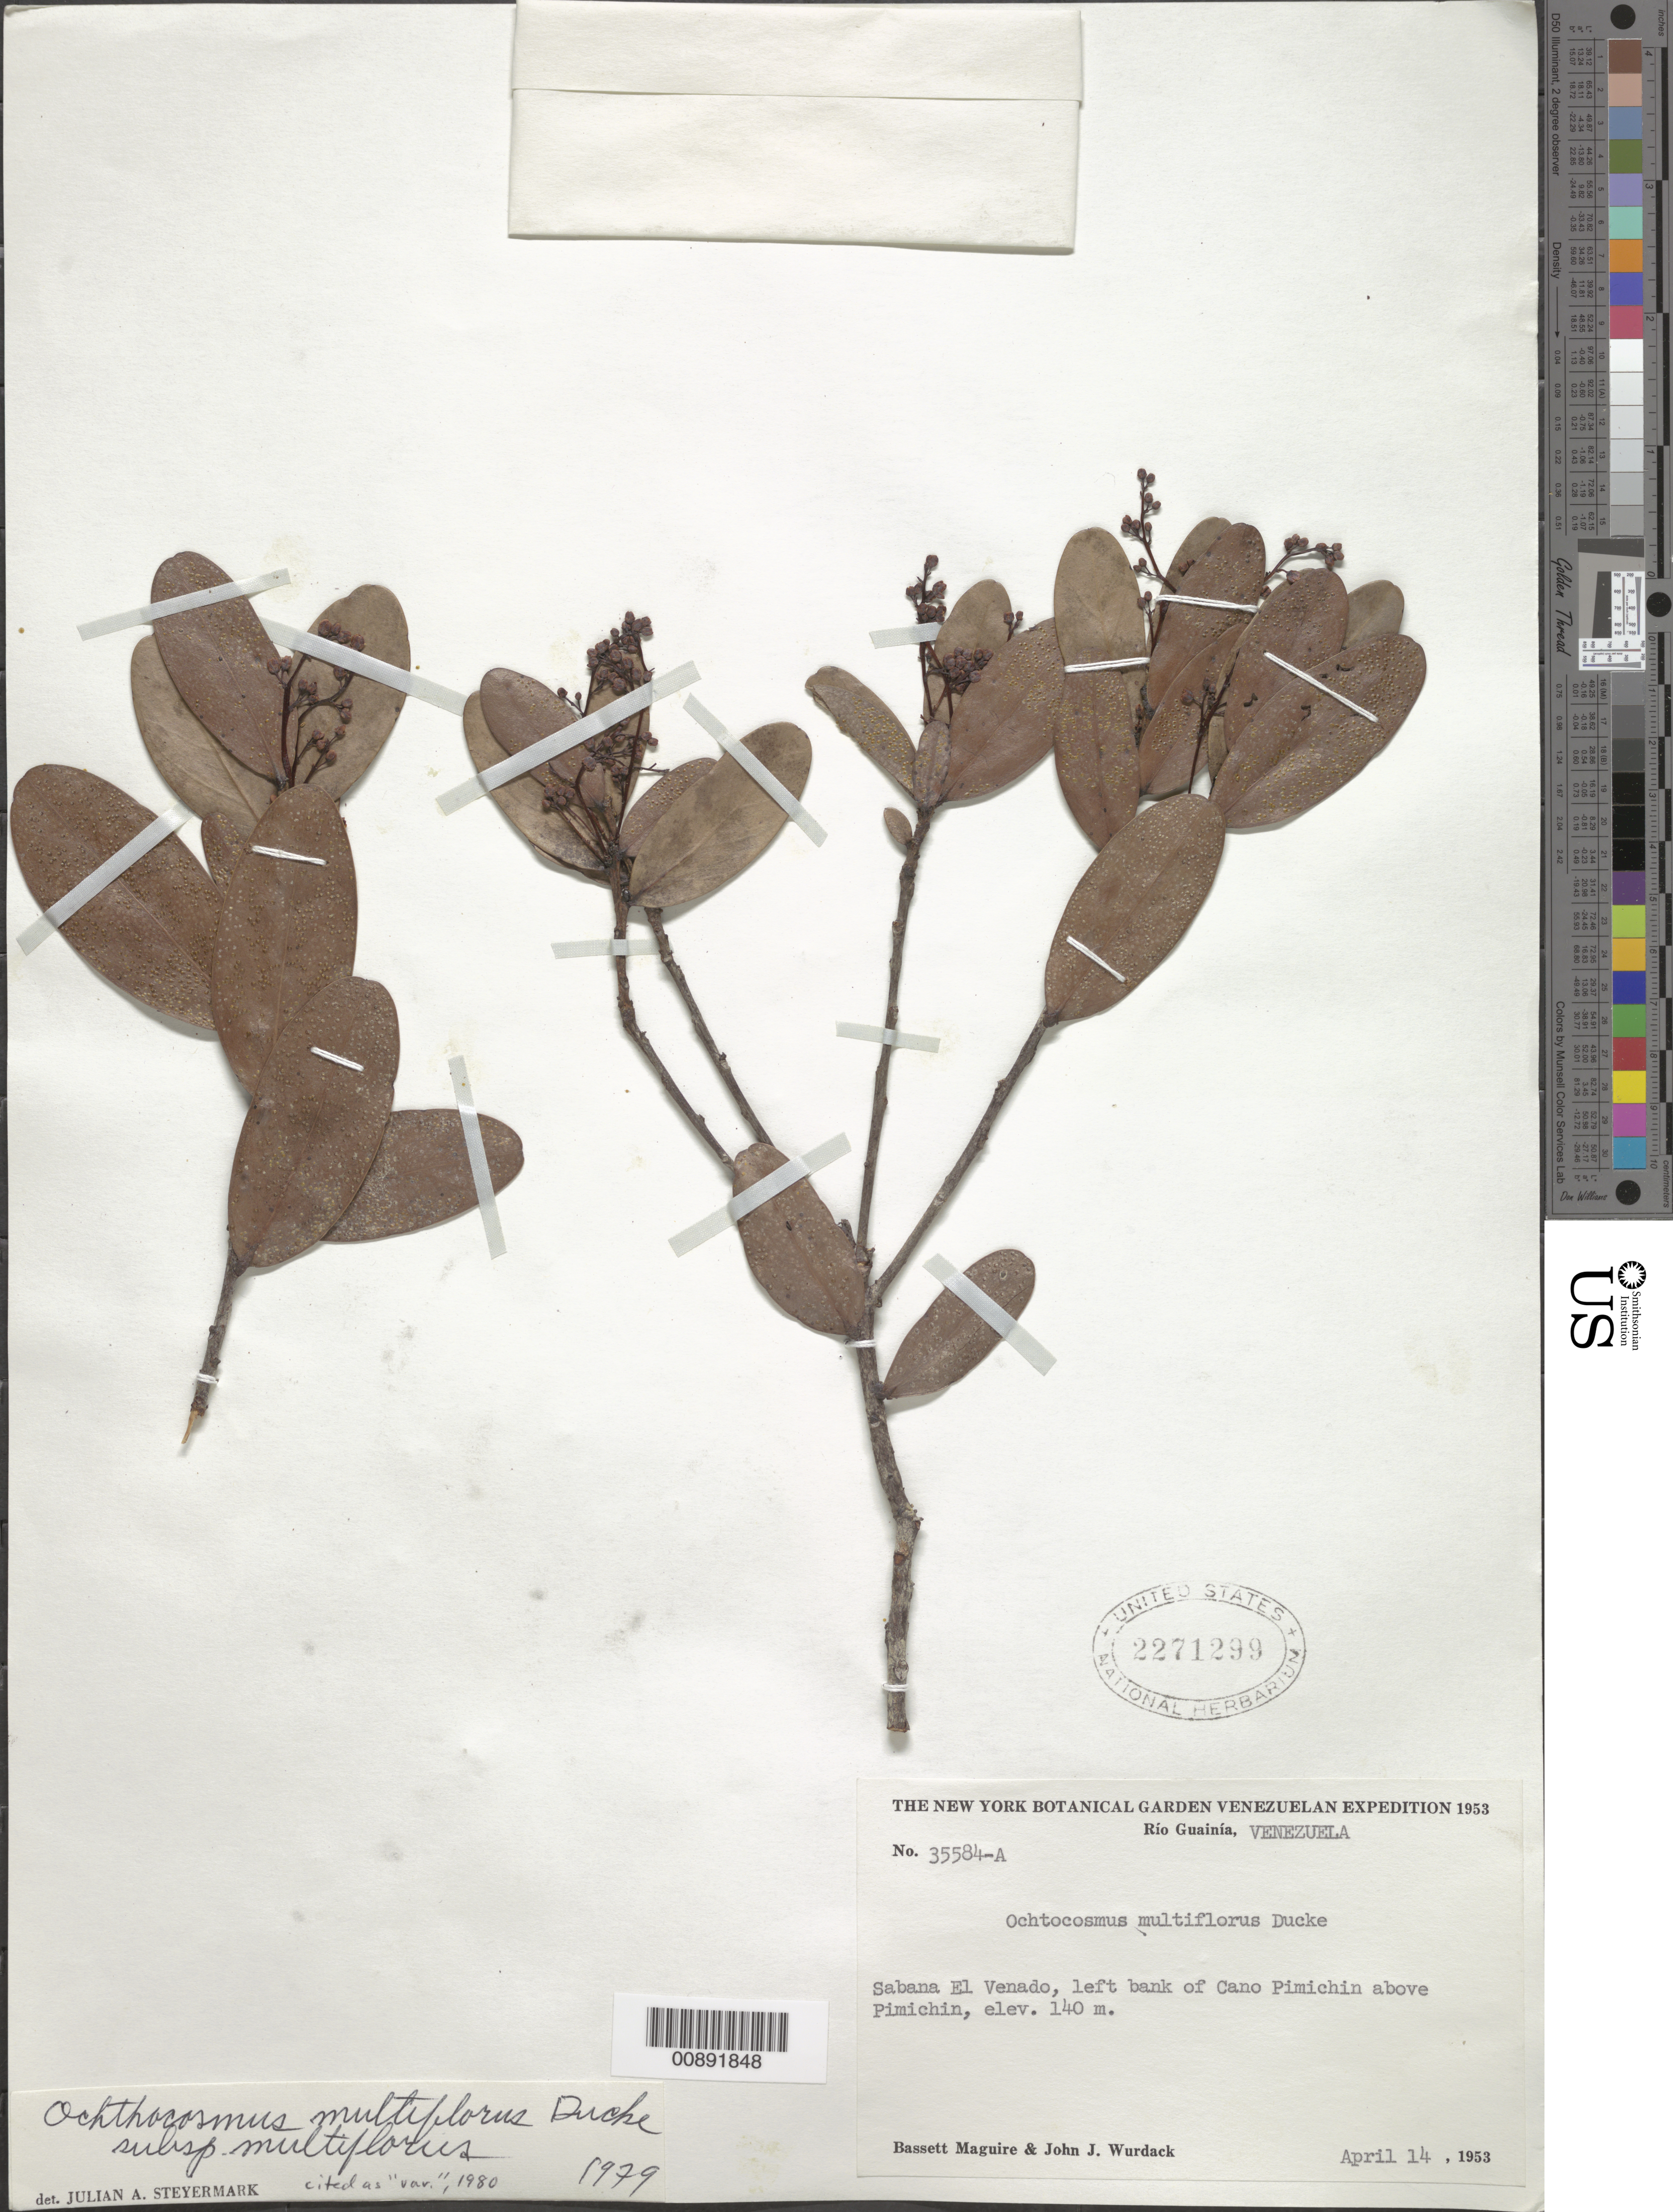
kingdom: Plantae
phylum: Tracheophyta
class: Magnoliopsida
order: Malpighiales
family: Ixonanthaceae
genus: Ochthocosmus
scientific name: Ochthocosmus multiflorus subsp. multiflorus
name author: Ducke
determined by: Steyermark, Julian A., (VEN)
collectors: B. Maguire & J. J. Wurdack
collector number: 35584 A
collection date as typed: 14-Apr-53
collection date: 1953-04-14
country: Venezuela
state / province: Amazonas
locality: Río Guainía, El Venado, left bank of Caño Pimichin above Pimichin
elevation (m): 140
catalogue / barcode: US 2271299